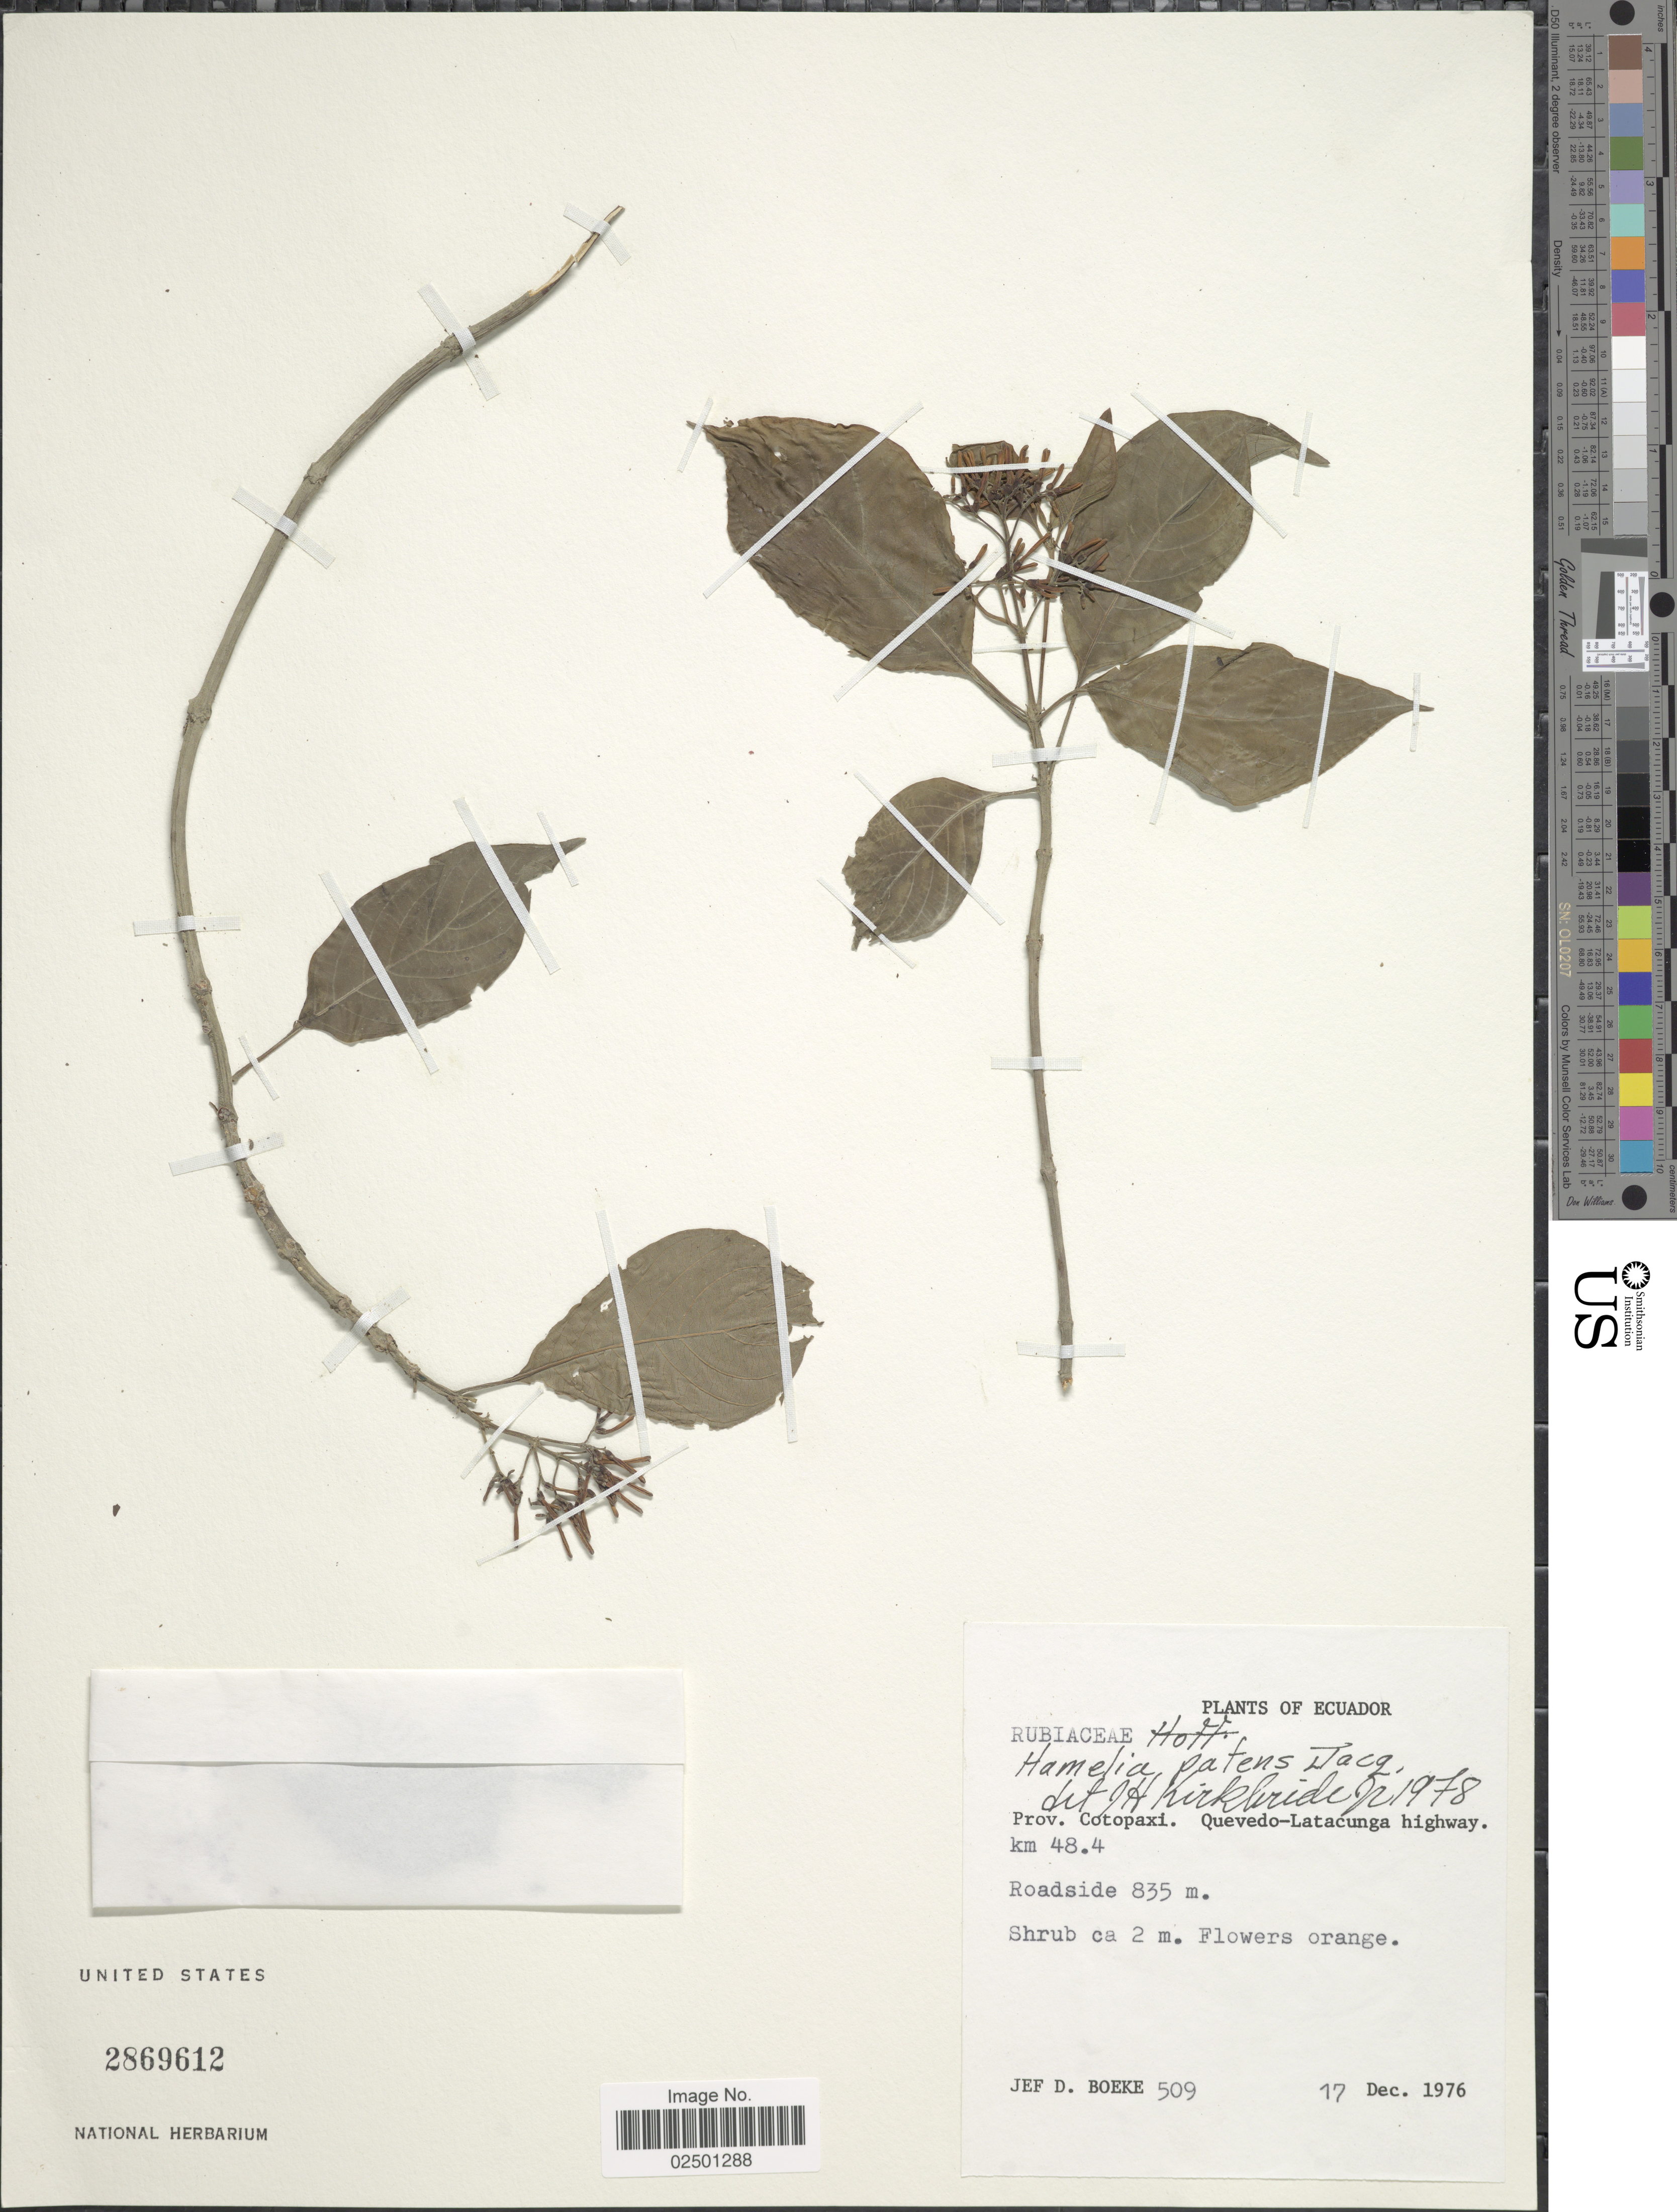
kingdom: Plantae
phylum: Tracheophyta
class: Magnoliopsida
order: Gentianales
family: Rubiaceae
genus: Hamelia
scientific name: Hamelia patens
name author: Jacq.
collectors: J. Boeke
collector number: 509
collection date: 1976-12-17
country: Ecuador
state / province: Cotopaxi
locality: Quevedo-Latacunga Highway. km 48.4. Roadside 835 m [unsure placement].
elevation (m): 835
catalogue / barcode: US 2869612